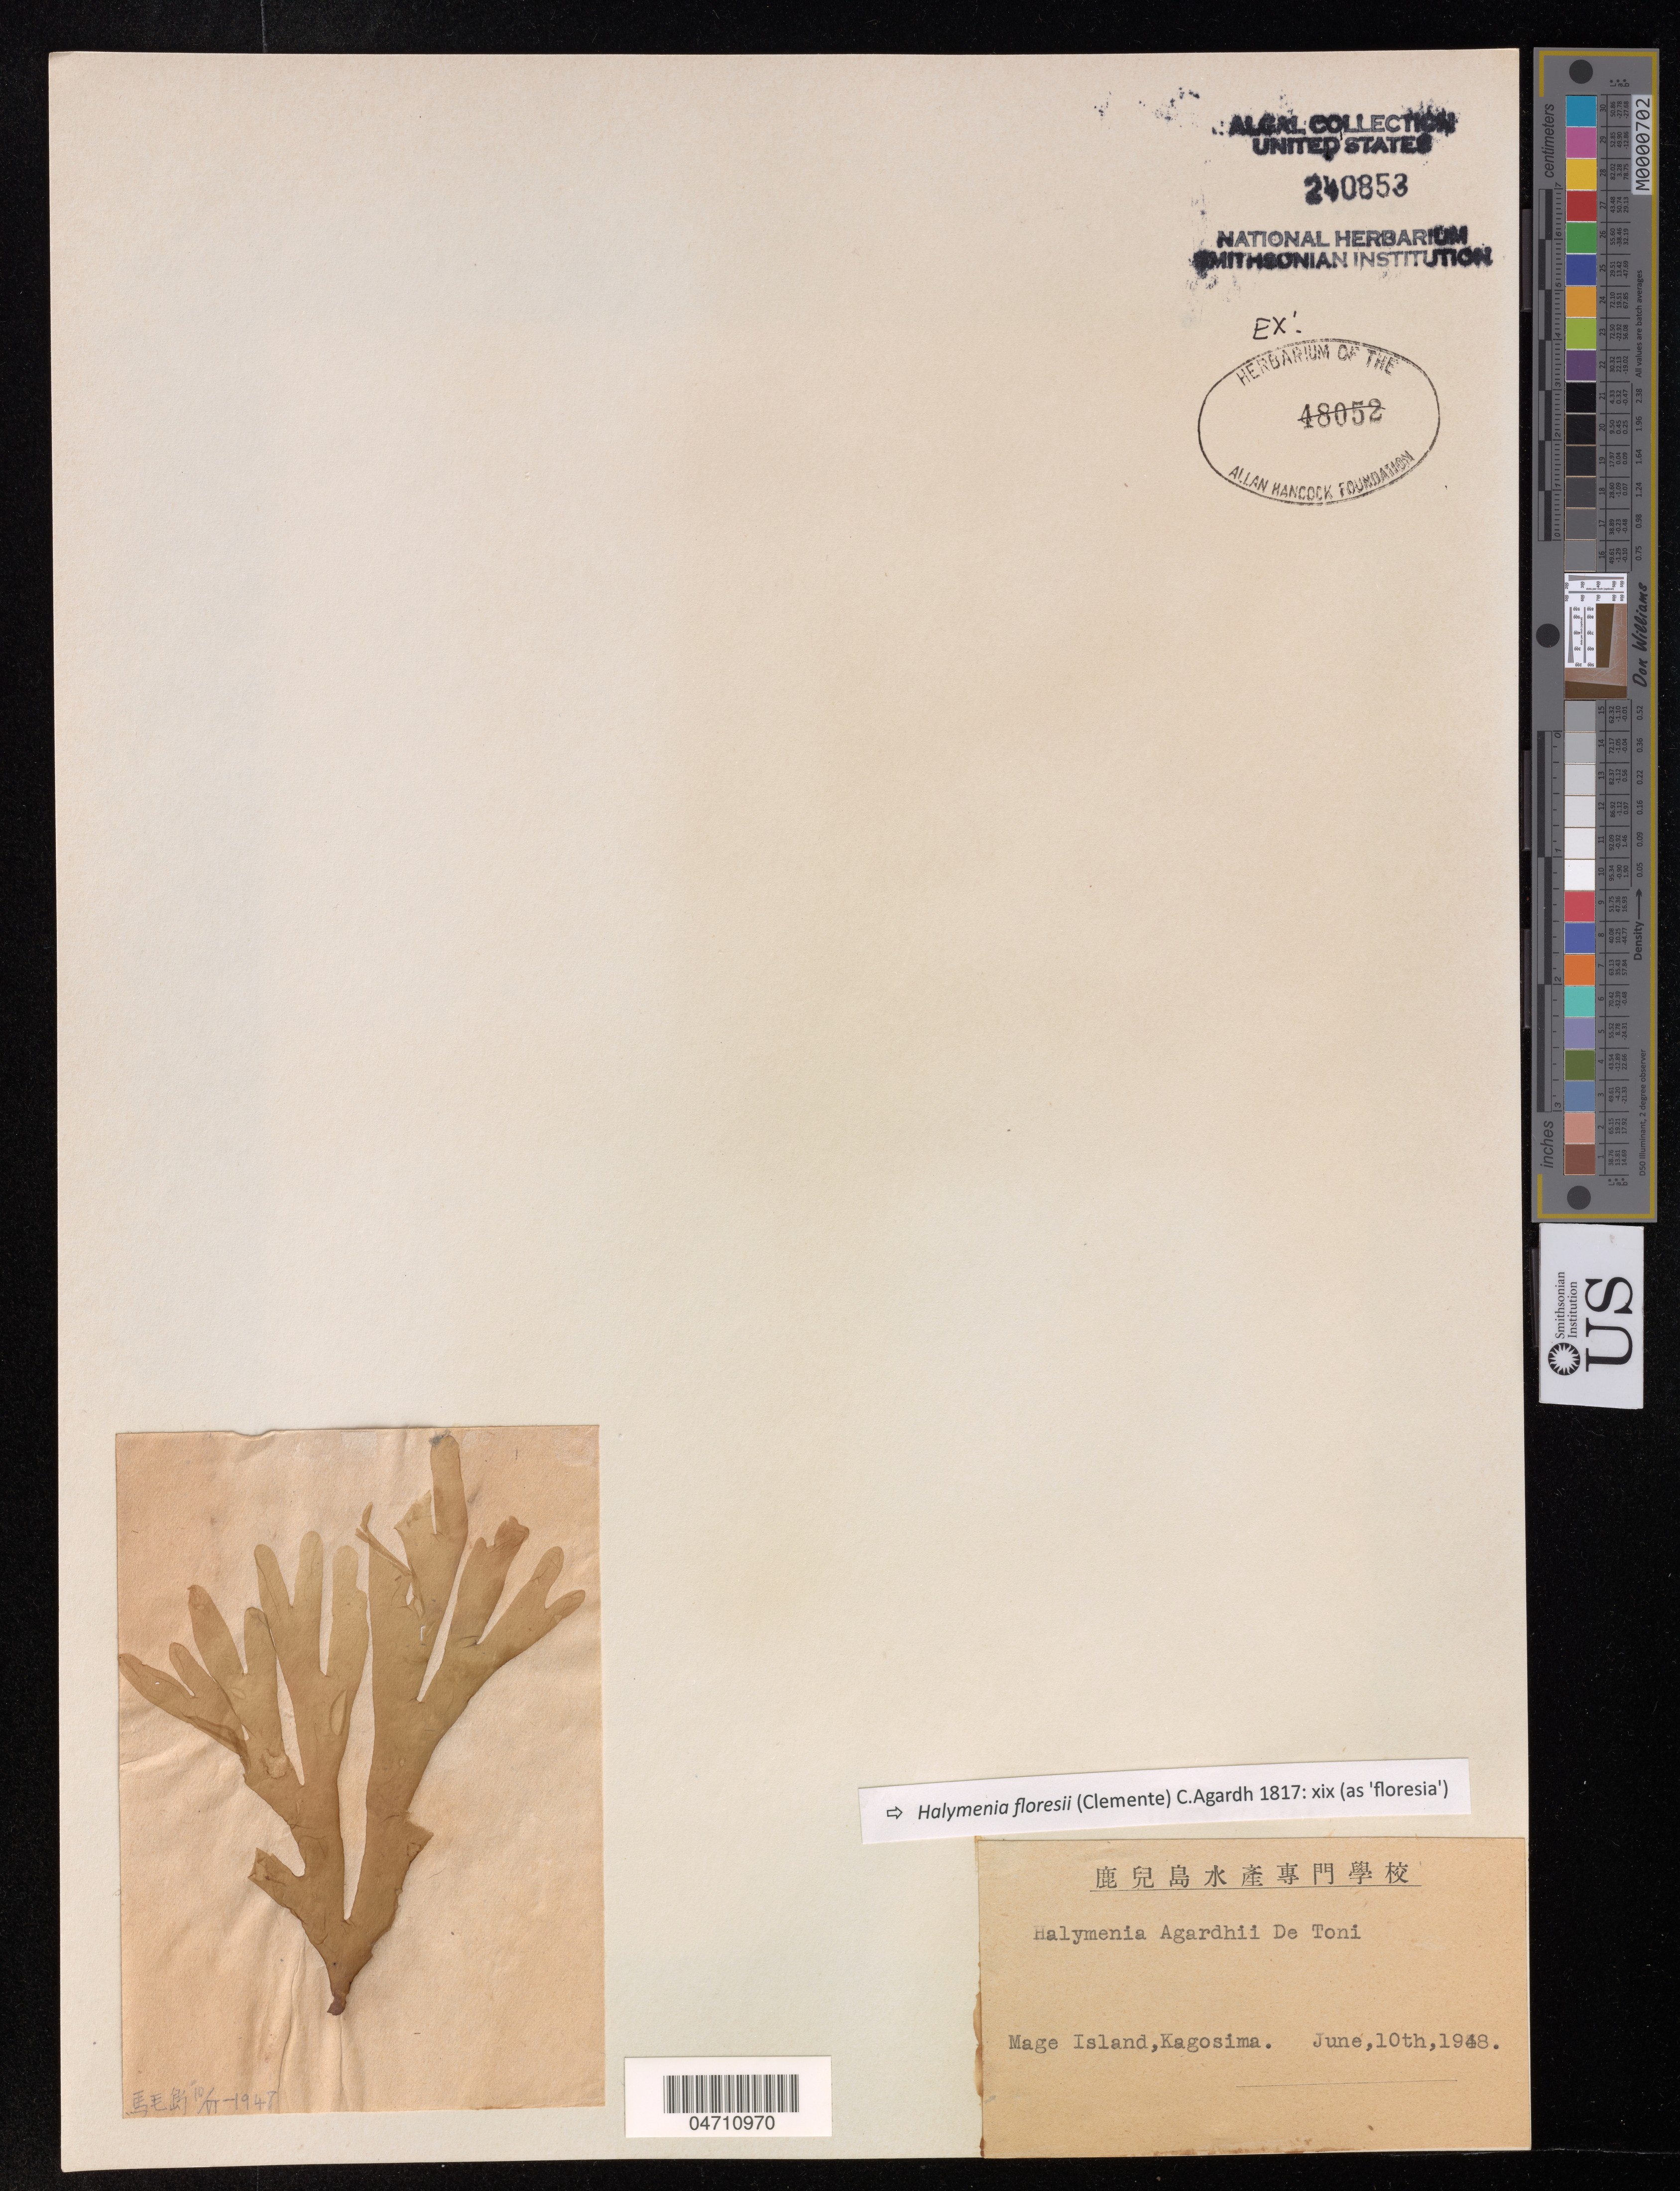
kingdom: Plantae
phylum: Rhodophyta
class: Florideophyceae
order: Halymeniales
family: Halymeniaceae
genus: Halymenia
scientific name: Halymenia floresii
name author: (Clemente) C. Agardh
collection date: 1948-06-10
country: Japan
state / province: Kagosima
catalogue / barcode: US 240853